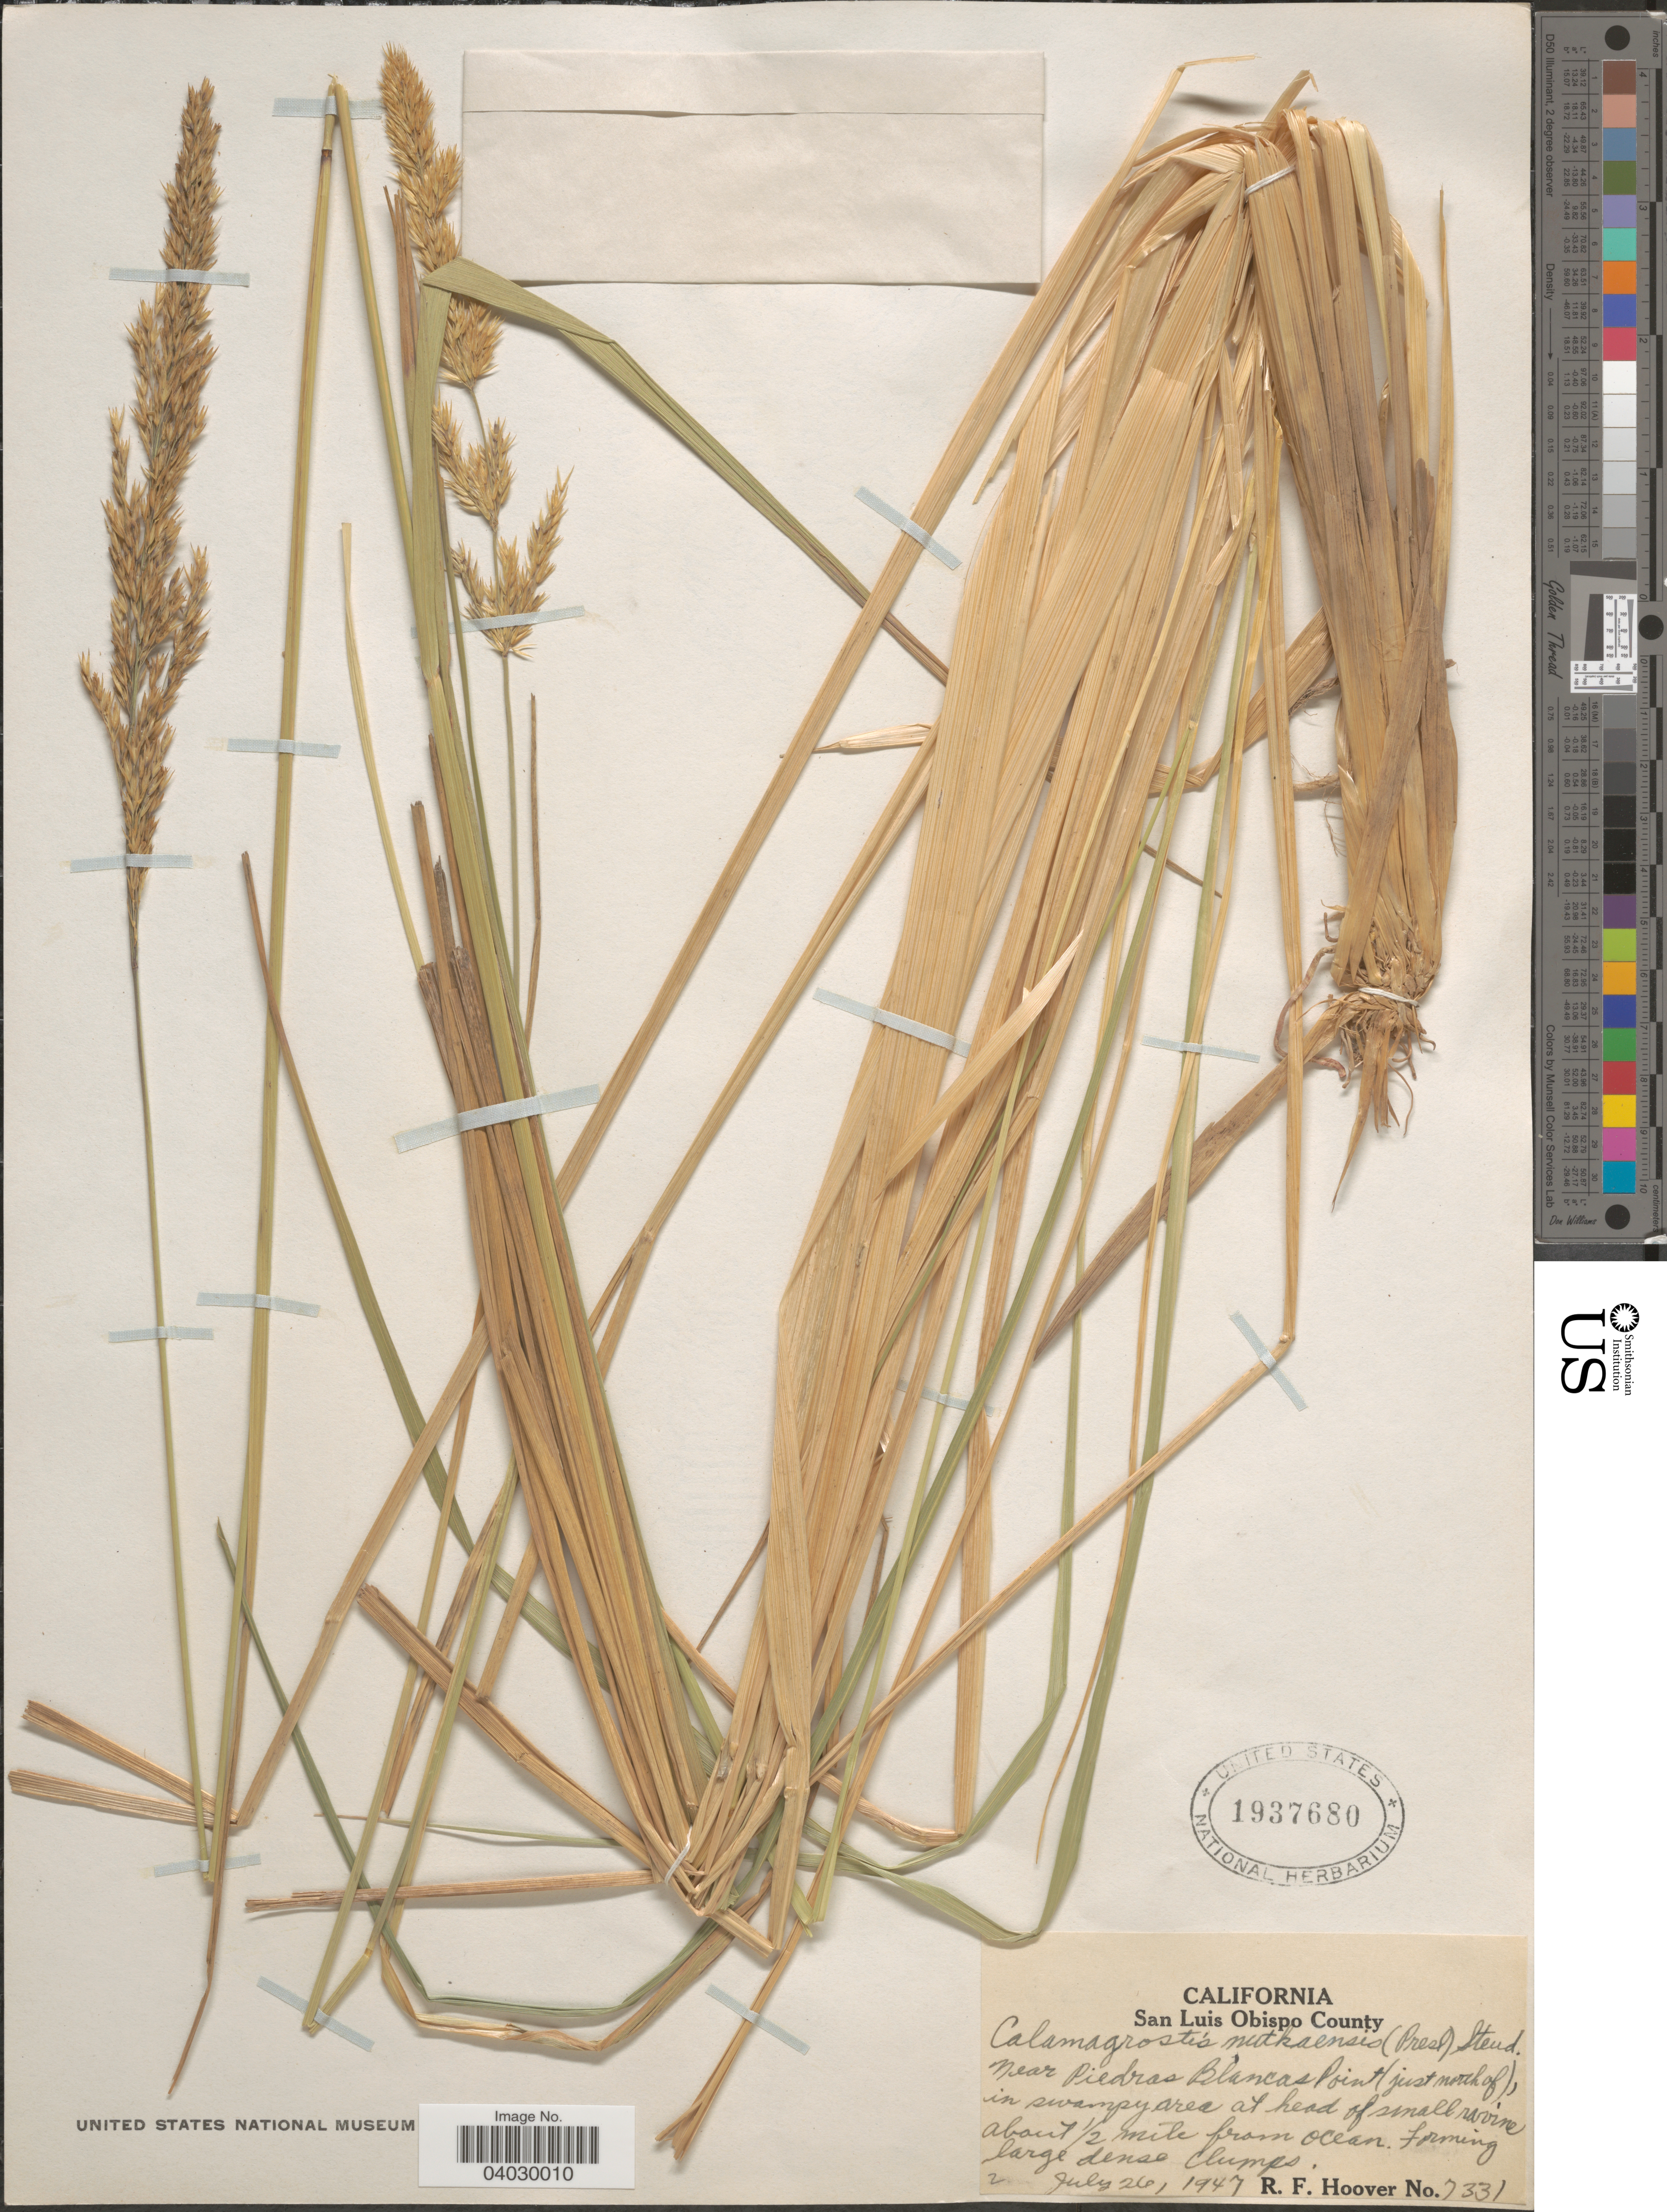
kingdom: Plantae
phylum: Tracheophyta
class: Liliopsida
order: Poales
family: Poaceae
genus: Calamagrostis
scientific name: Calamagrostis nutkaensis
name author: (J. Presl) Steud.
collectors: R. F. Hoover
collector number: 7331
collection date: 1947-07-26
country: United States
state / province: California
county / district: San Luis Obispo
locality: San Luis Obispo County. Near Piedras Blancas Point (just north of), in swampy are at head of small ravine about ½ mile from ocean.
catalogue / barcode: US 1937680